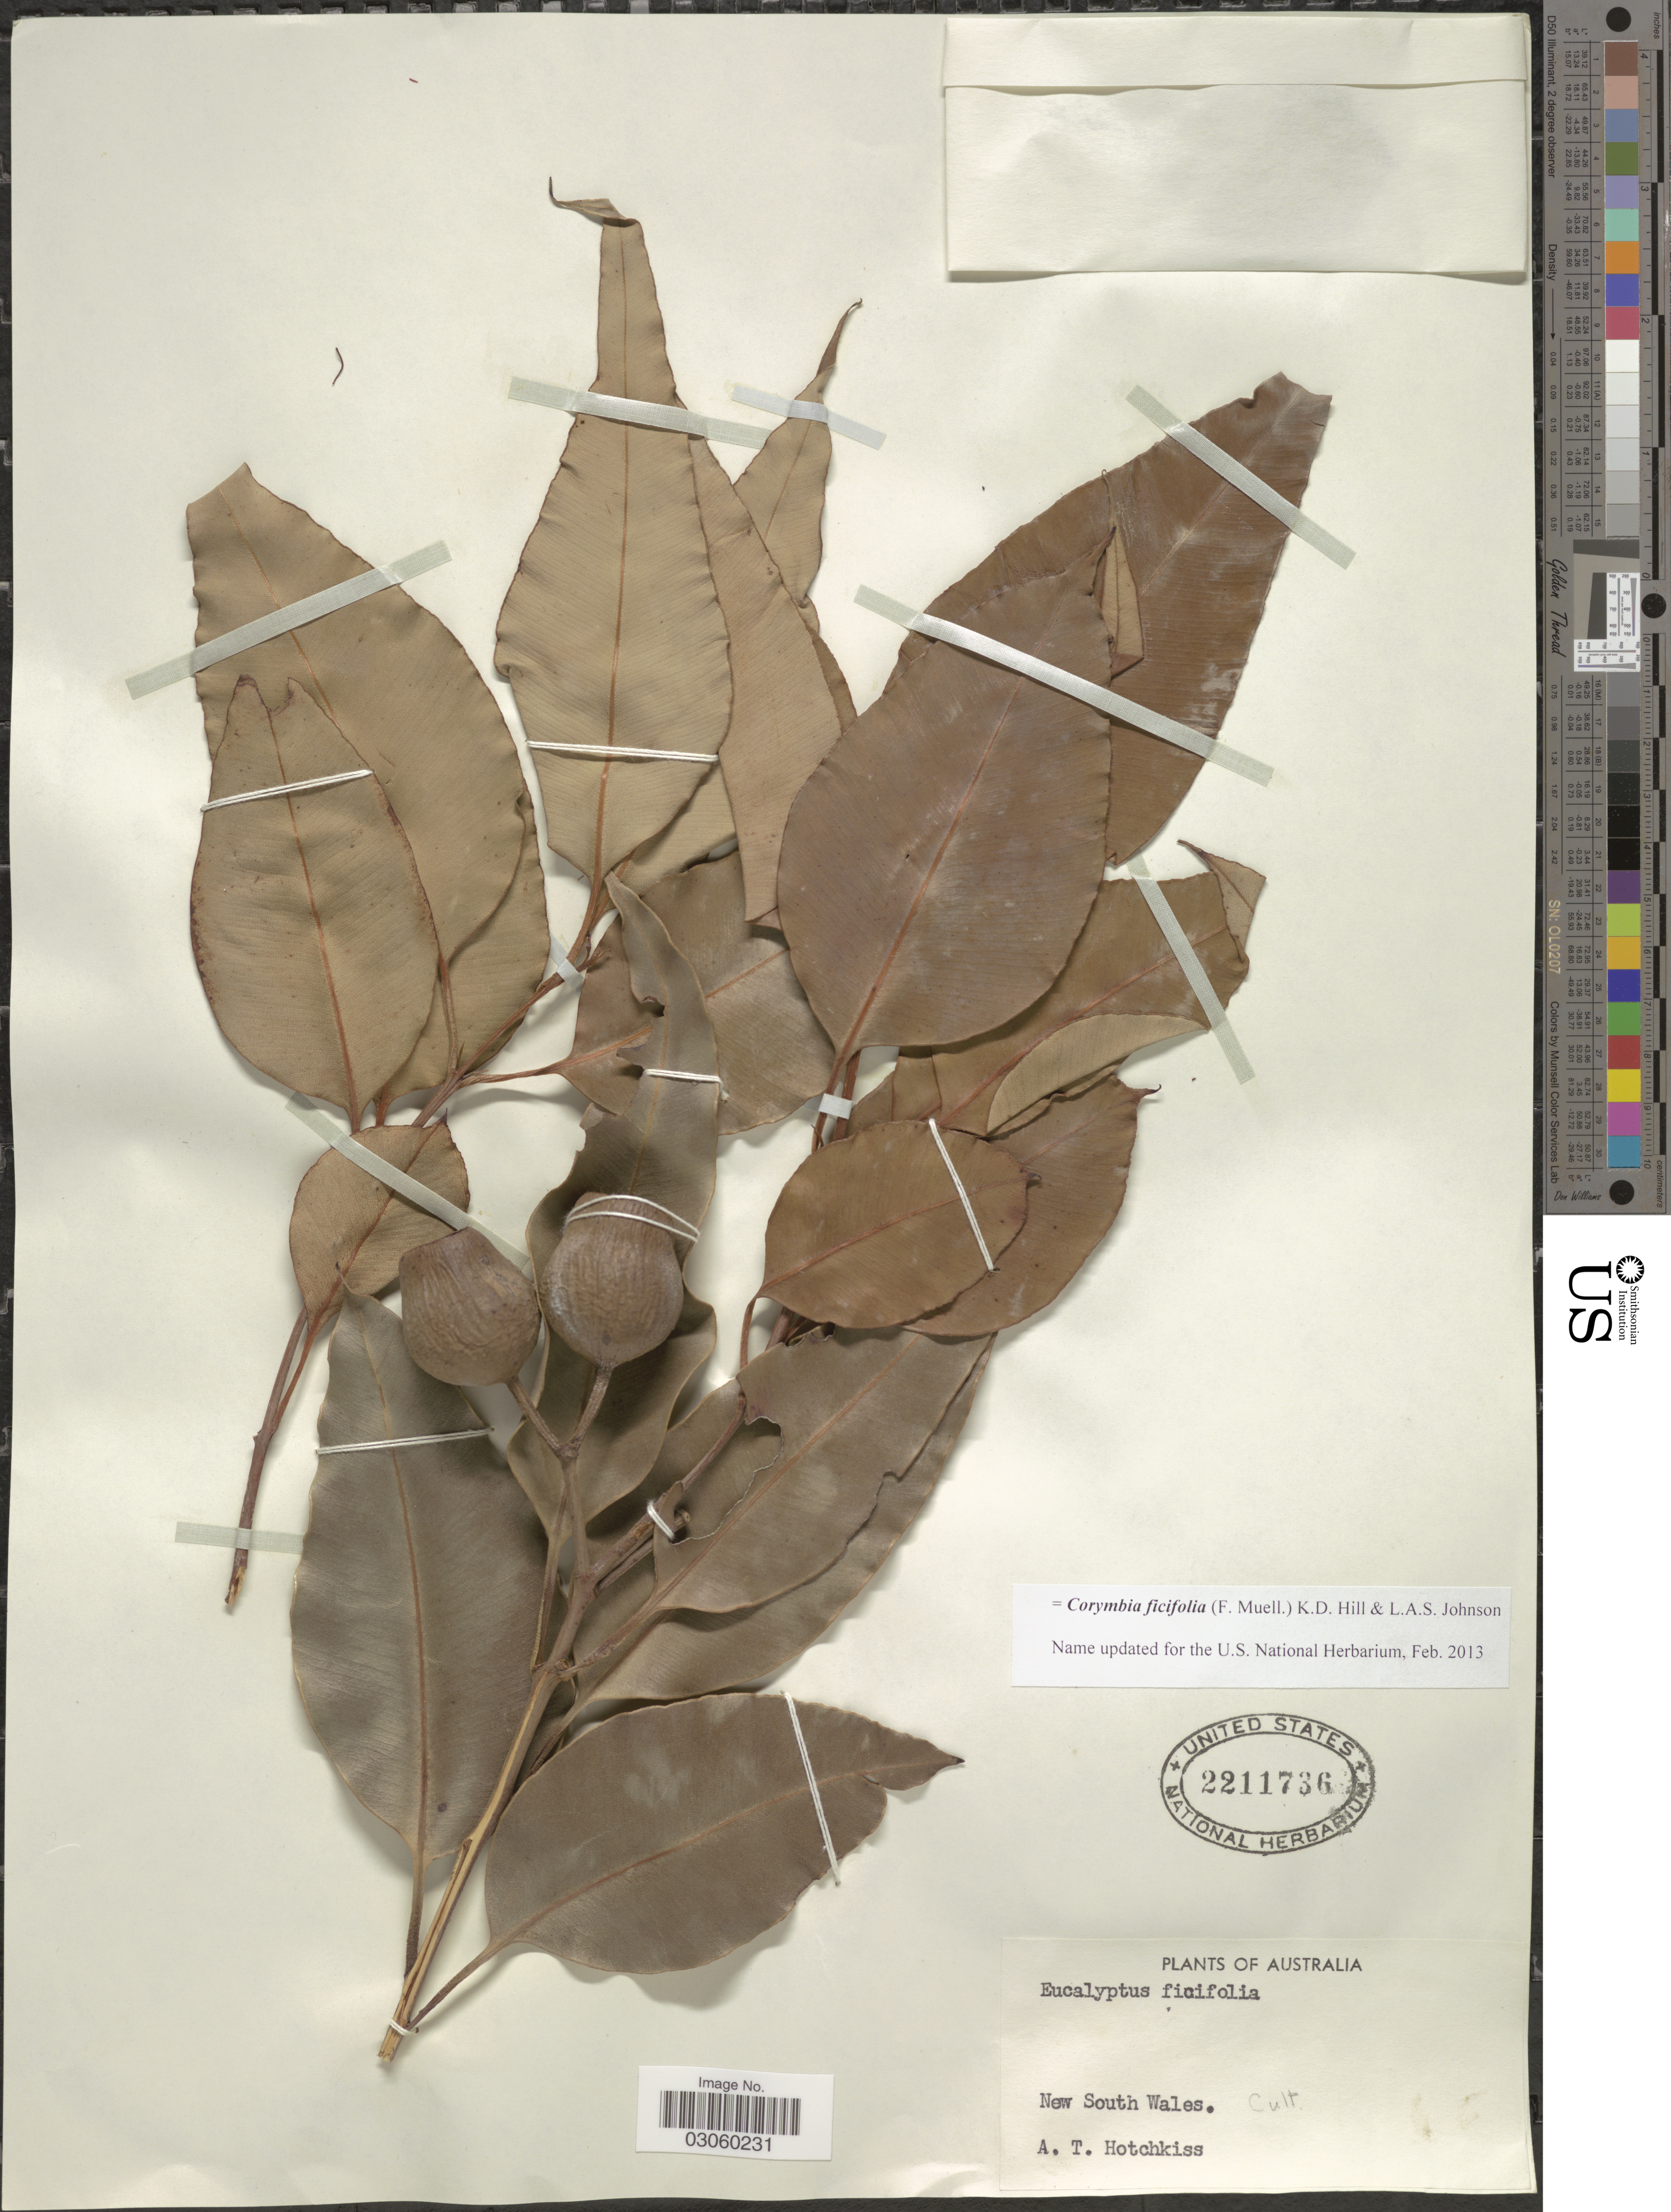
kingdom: Plantae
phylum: Tracheophyta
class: Magnoliopsida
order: Myrtales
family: Myrtaceae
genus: Corymbia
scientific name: Corymbia ficifolia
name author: (F. Muell.) K.D. Hill & L.A.S. Johnson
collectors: A. Hotchkiss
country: Australia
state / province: New South Wales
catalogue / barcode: US 2211736